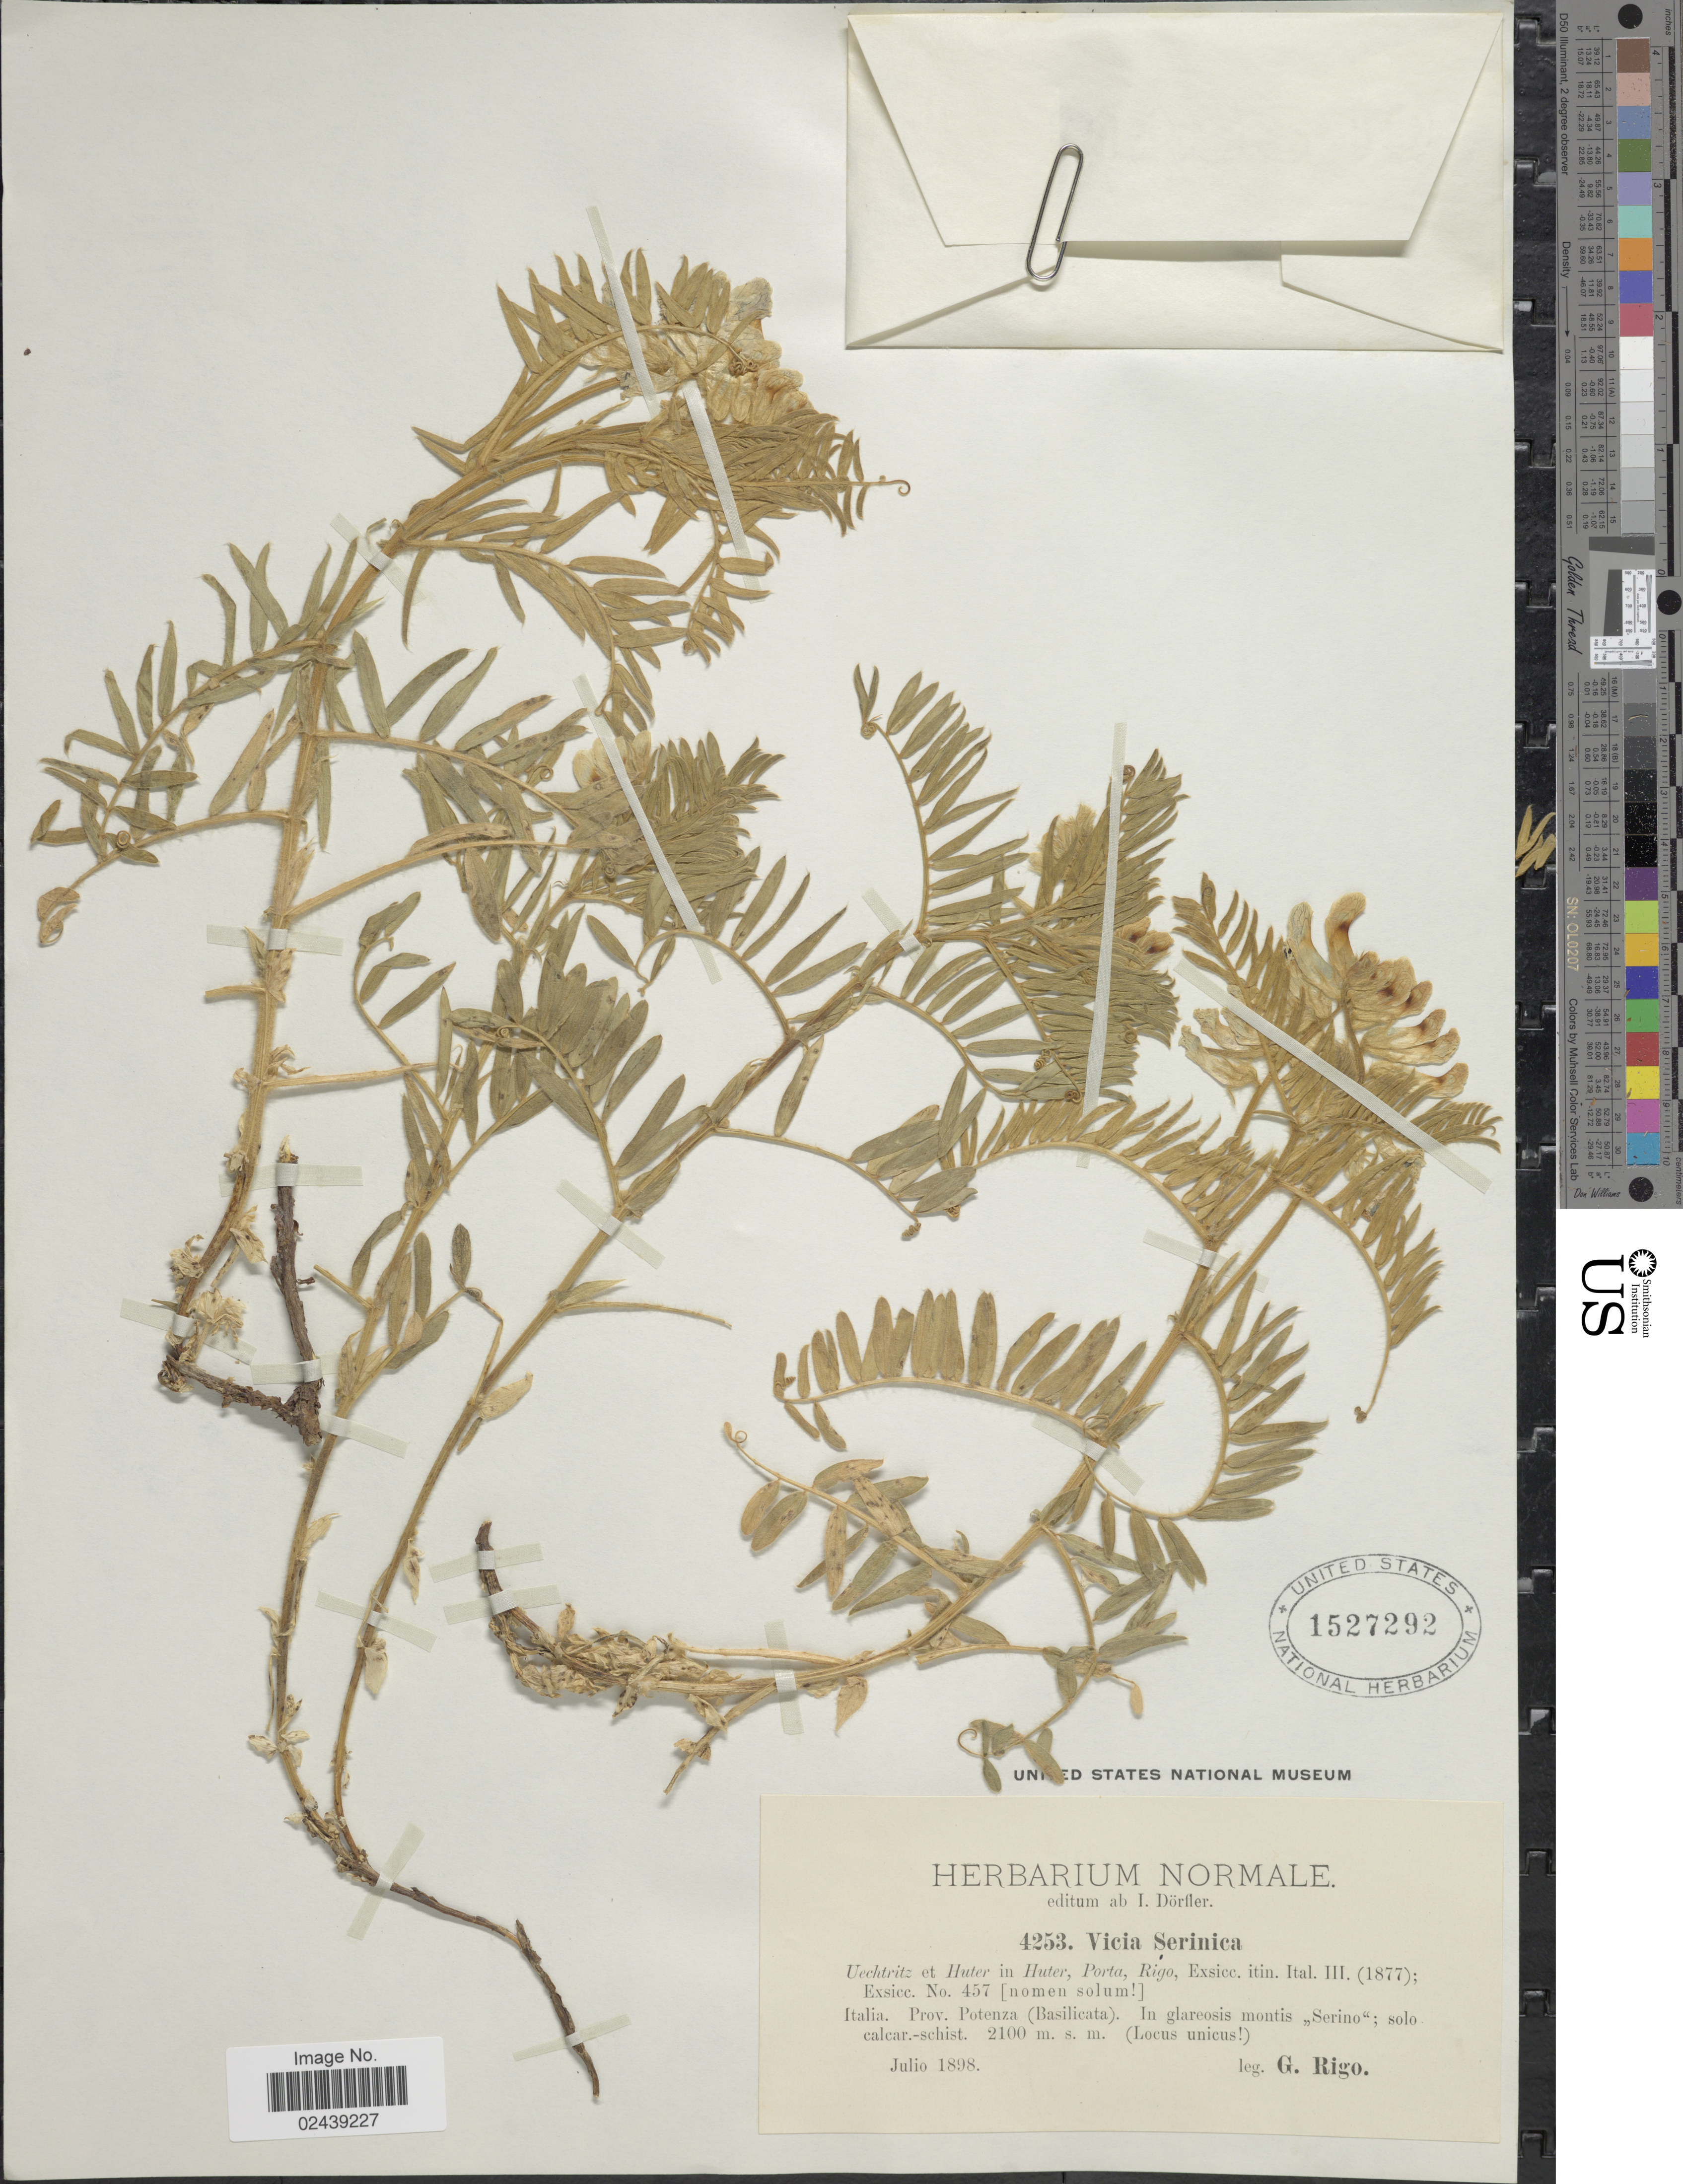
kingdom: Plantae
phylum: Tracheophyta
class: Magnoliopsida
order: Fabales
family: Fabaceae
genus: Vicia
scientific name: Vicia serinica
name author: R. Uechtr. & Huter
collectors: G. Rigo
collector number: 4253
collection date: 1898-07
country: Italy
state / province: Basilicata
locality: Italia. Prov. Potenza. In glareosis montis Srino; solo calcar.-schist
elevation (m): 2100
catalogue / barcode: US 1527292